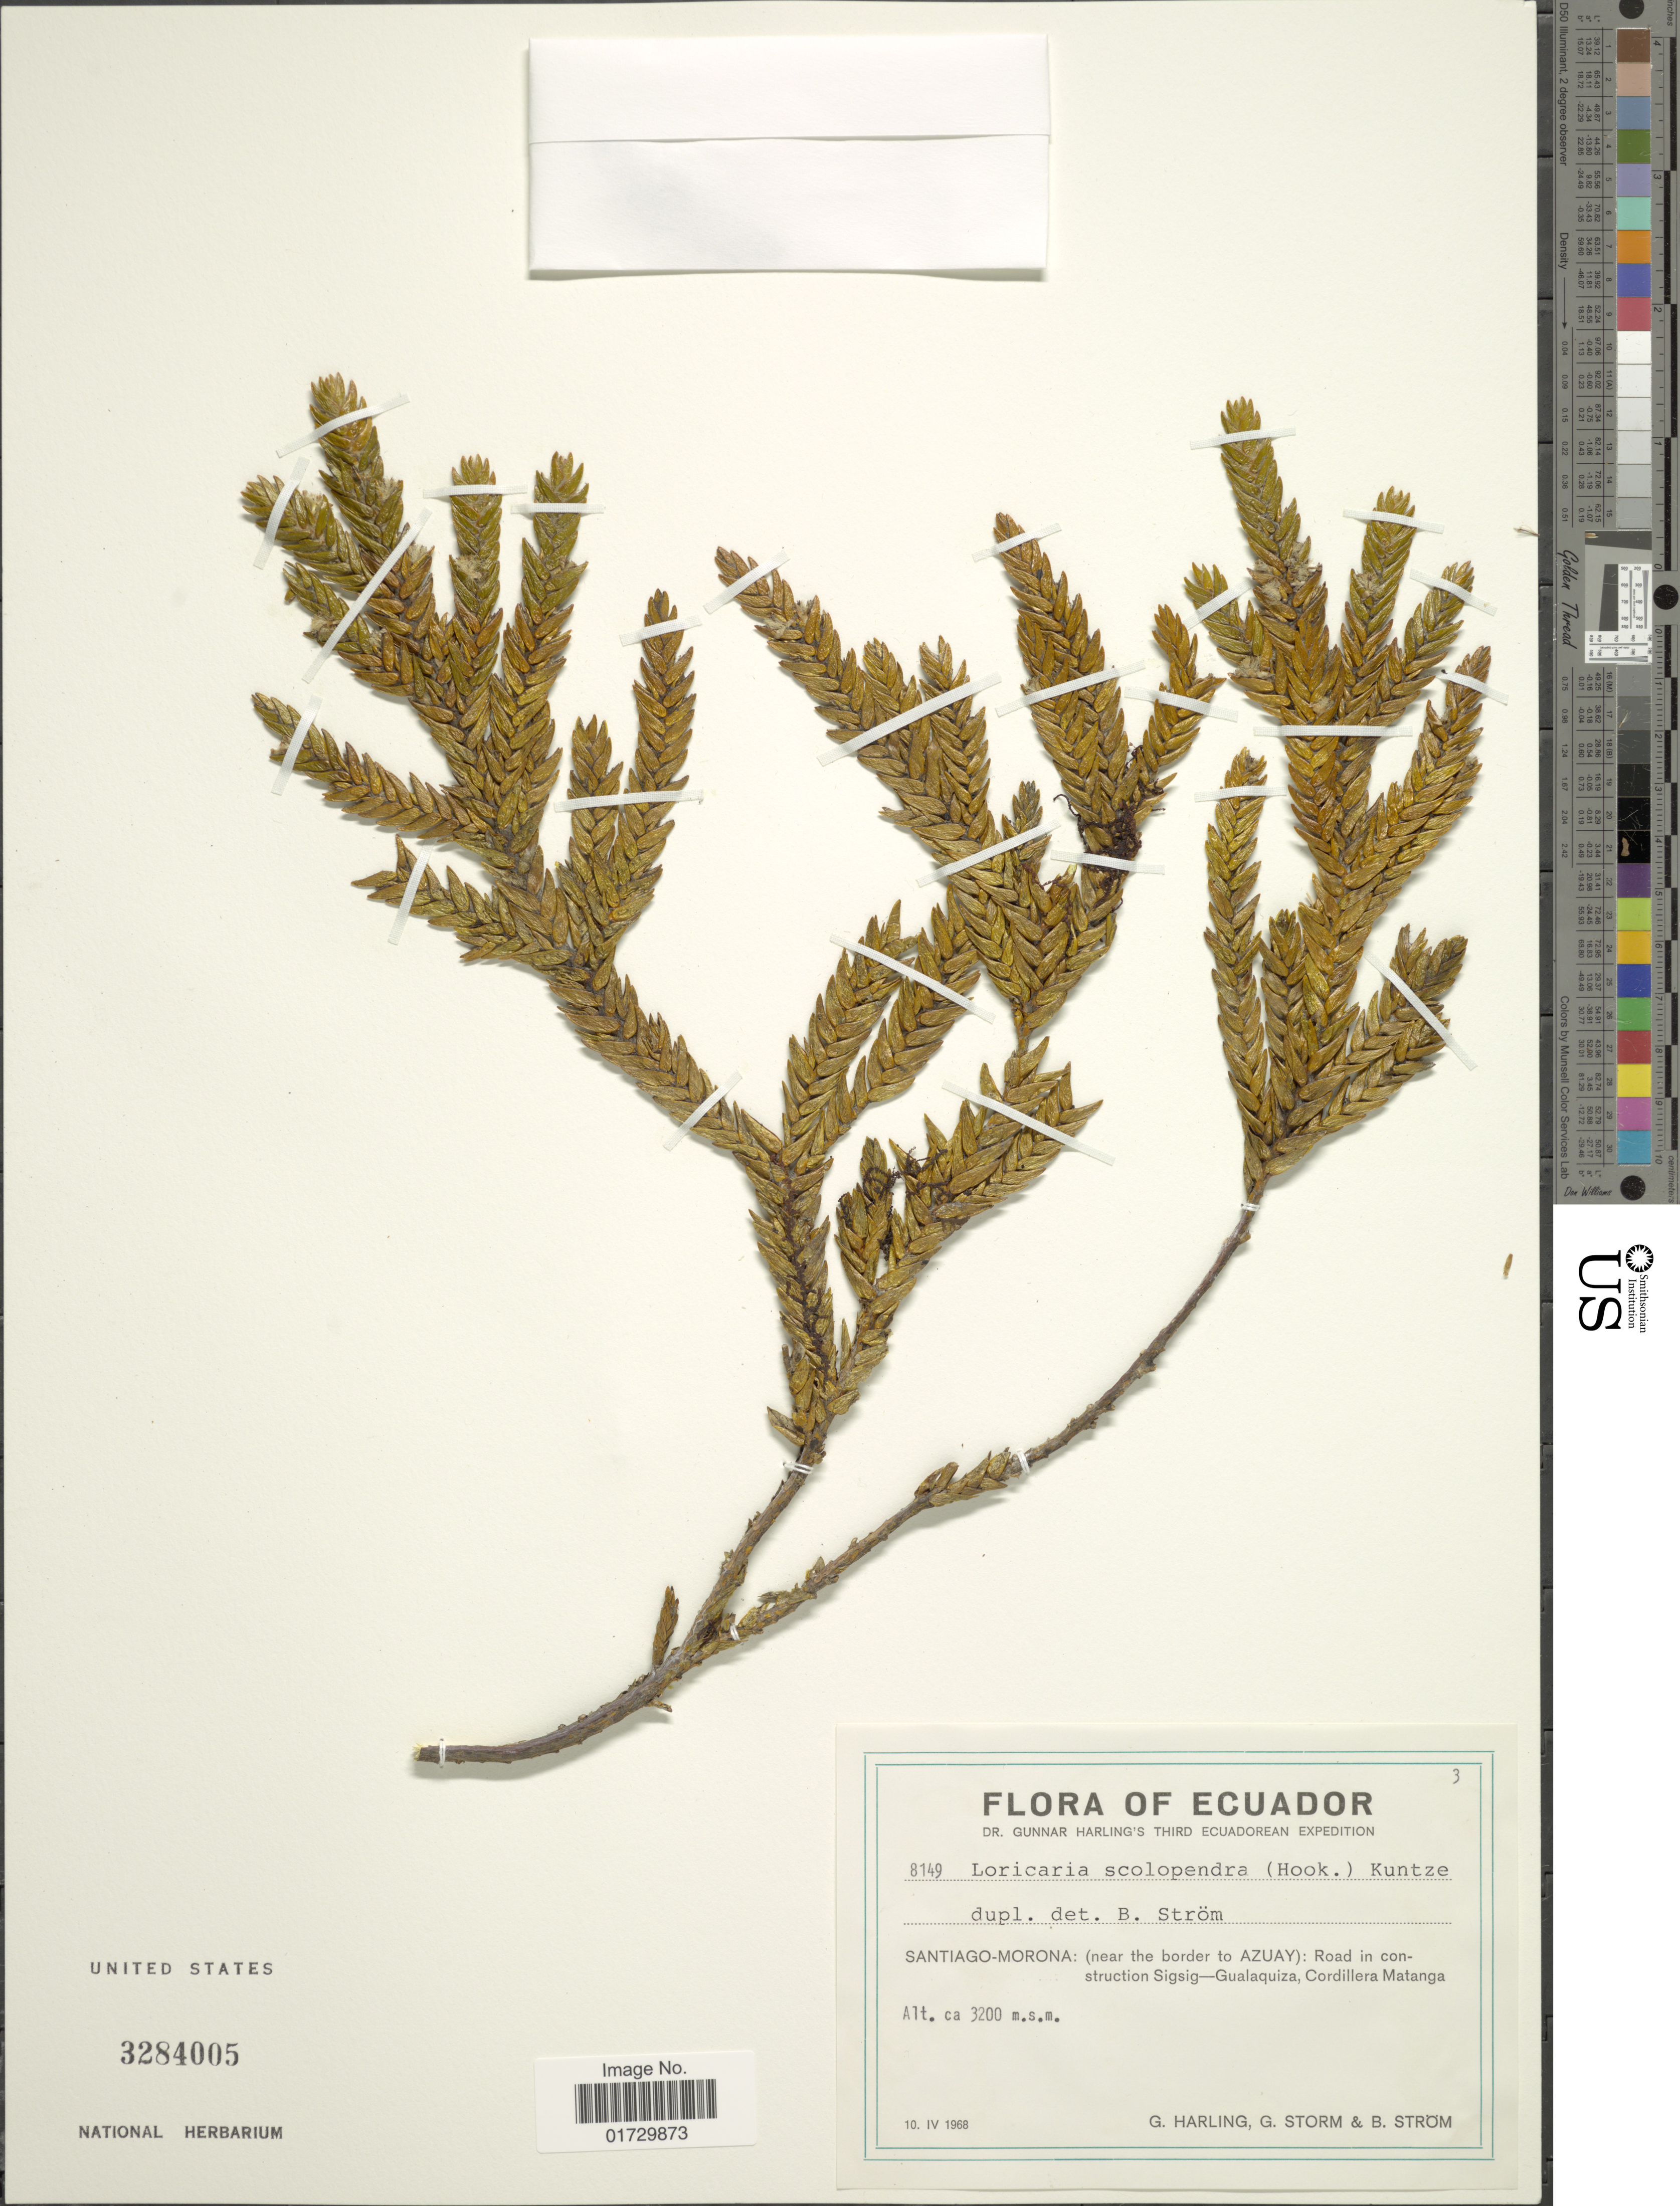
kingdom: Plantae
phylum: Tracheophyta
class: Magnoliopsida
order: Asterales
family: Asteraceae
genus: Loricaria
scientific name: Loricaria scolopendra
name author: (Hook.) Kuntze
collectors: G. Harling, G. Storm & B. Ström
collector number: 8149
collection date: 1968-04-10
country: Ecuador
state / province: Morona-Santiago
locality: (Near the border to Azuay): Road in construction Sigsig-Gualaquiza, Cordillera Matanga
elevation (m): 3200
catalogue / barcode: US 3284005